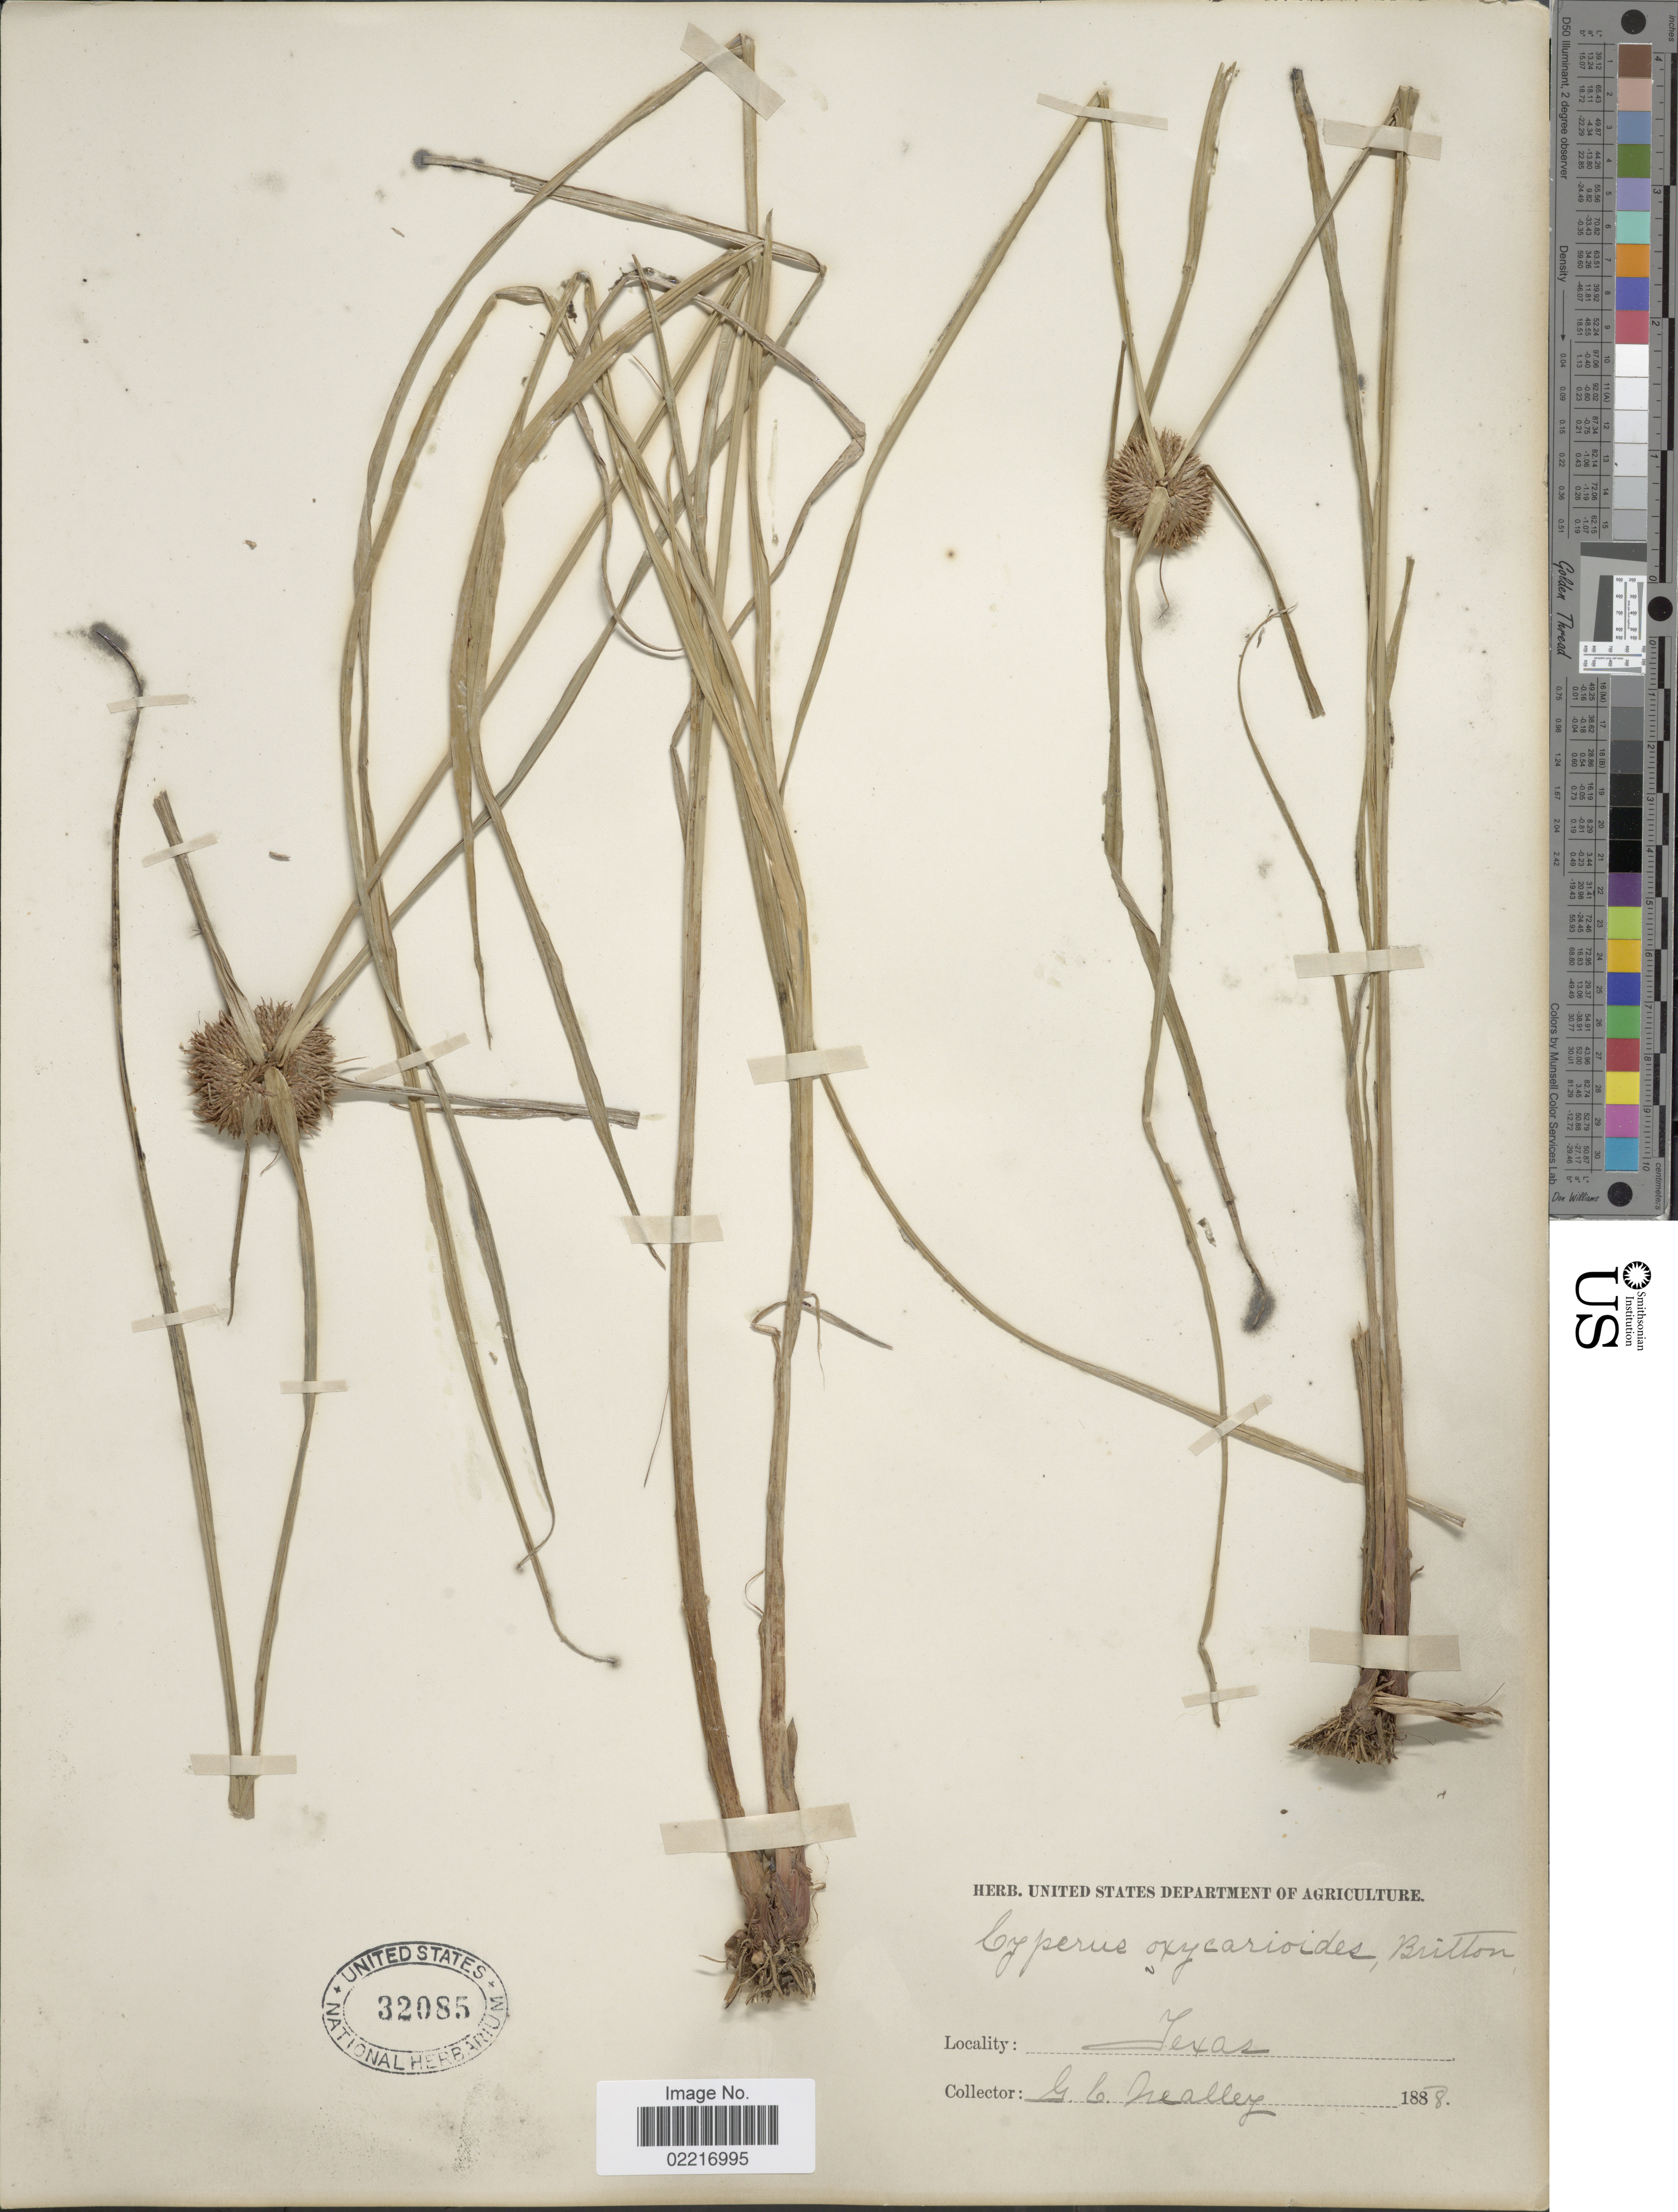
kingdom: Plantae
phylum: Tracheophyta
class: Liliopsida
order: Poales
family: Cyperaceae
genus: Cyperus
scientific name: Cyperus conglobatus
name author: Humb. ex Link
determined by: Strong, Mark T., (BOT), Smithsonian Institution - National Museum of Natural History (UNITED STATES)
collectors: G. C. Nealley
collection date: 1888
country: United States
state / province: Texas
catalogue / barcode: US 32085